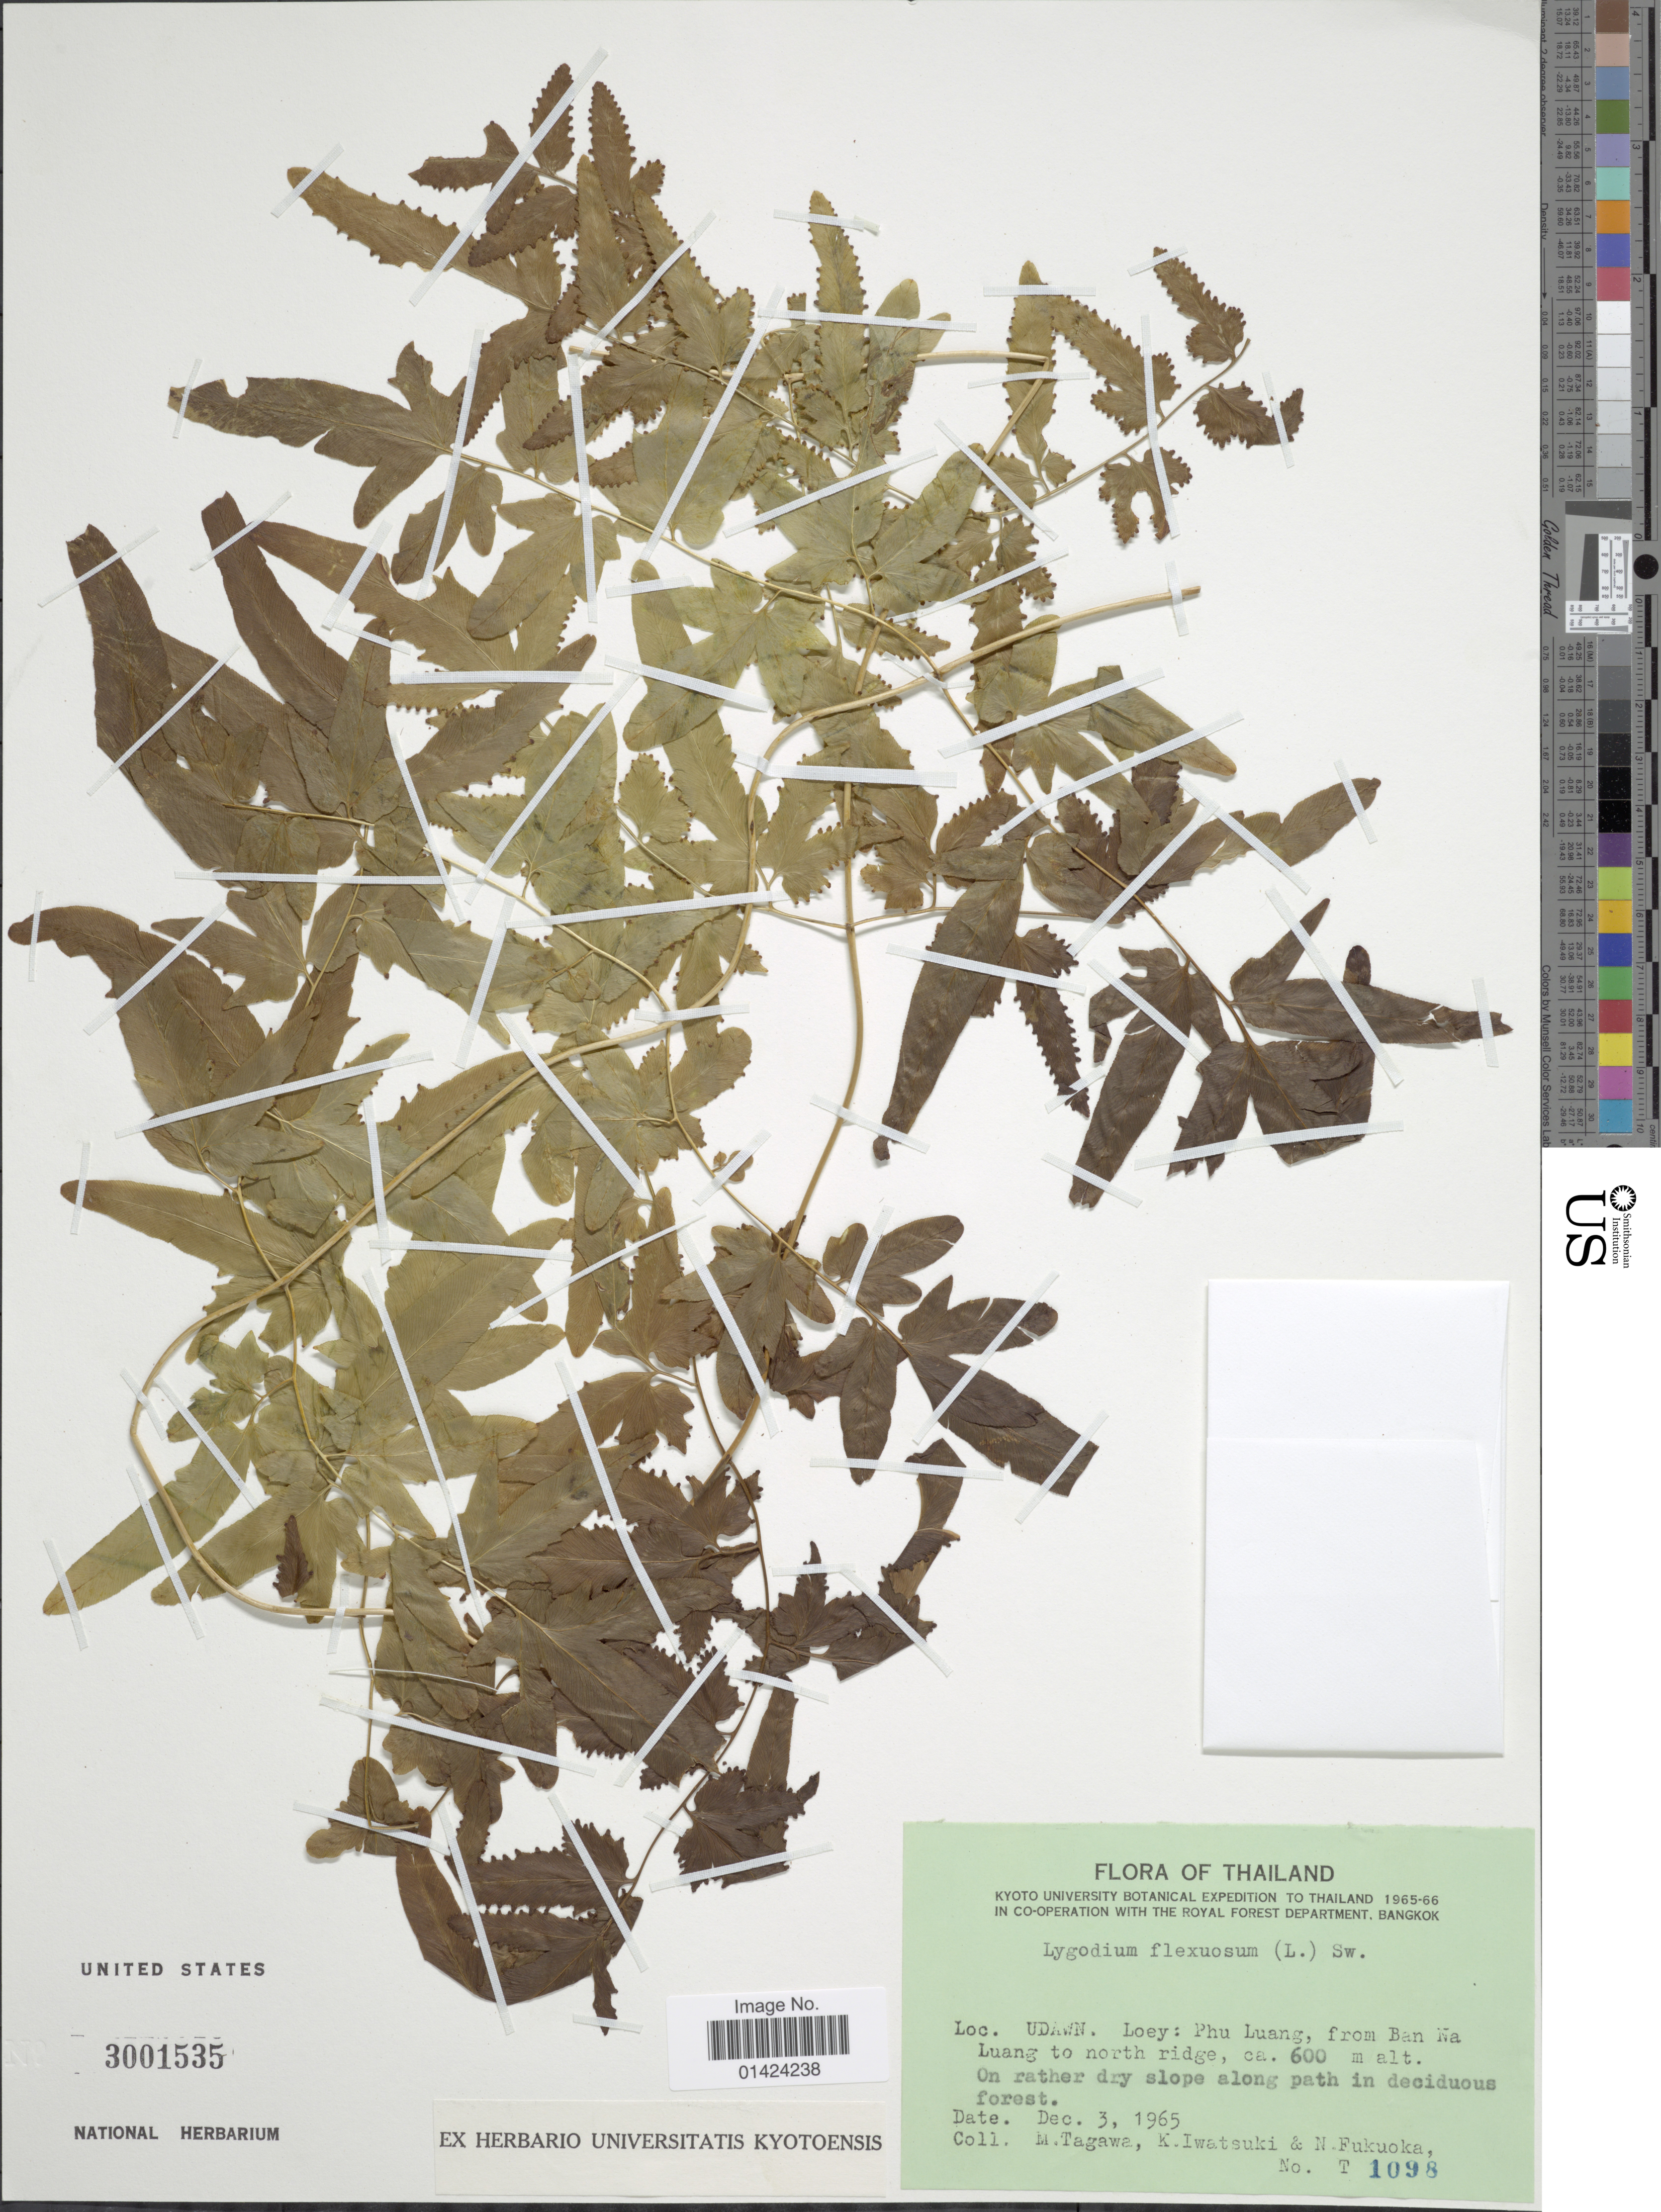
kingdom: Plantae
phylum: Tracheophyta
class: Polypodiopsida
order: Schizaeales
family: Lygodiaceae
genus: Lygodium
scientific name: Lygodium flexuosum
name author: Sw.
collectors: M. Tagawa, K. Iwatsuki & N. Fukuoka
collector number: T 1098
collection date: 1965-12-03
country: Thailand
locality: Udawn. Loey: Phu Luang, from Ban Na Luang to north ridge.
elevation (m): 600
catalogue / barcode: US 3001535